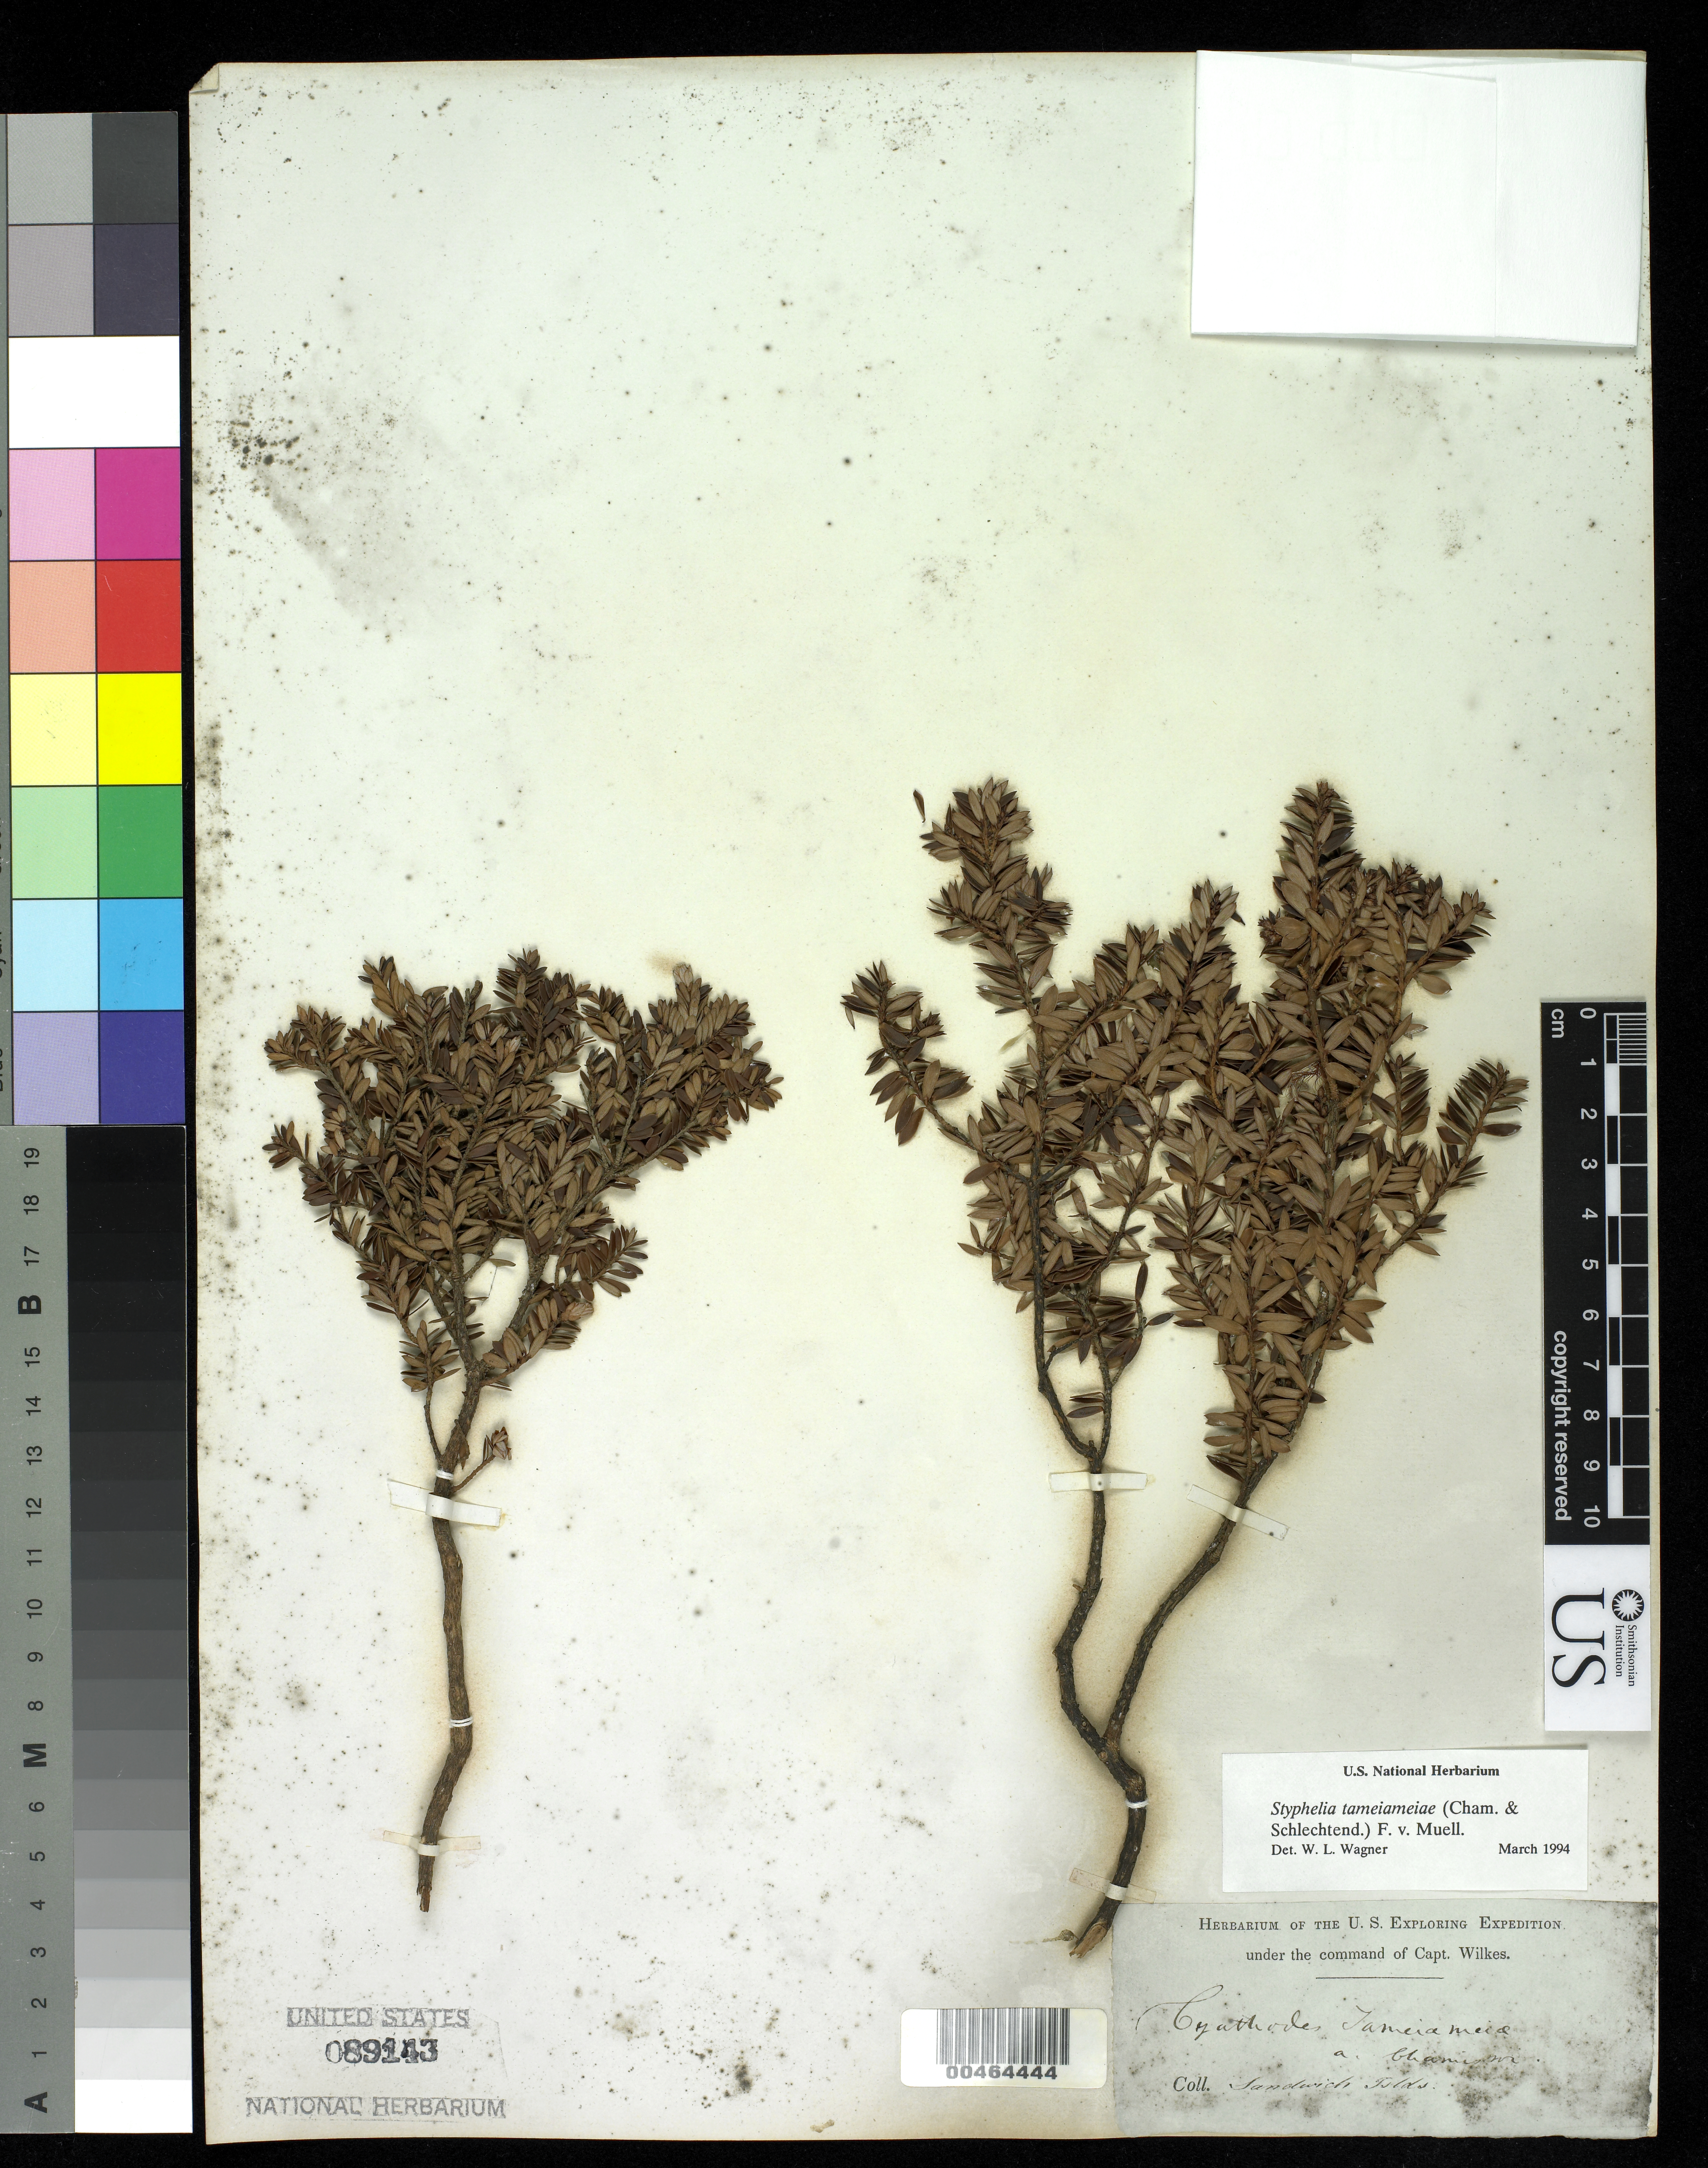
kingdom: Plantae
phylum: Tracheophyta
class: Magnoliopsida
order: Ericales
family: Ericaceae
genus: Leptecophylla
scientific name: Leptecophylla tameiameiae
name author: (Cham. & Schltdl.) C.M. Weiller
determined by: Wagner, W. L., (BOT), Smithsonian Institution - National Museum of Natural History (UNITED STATES)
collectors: Wilkes Explor. Exped.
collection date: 1838/1842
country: United States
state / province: Hawaii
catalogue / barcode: US 89143